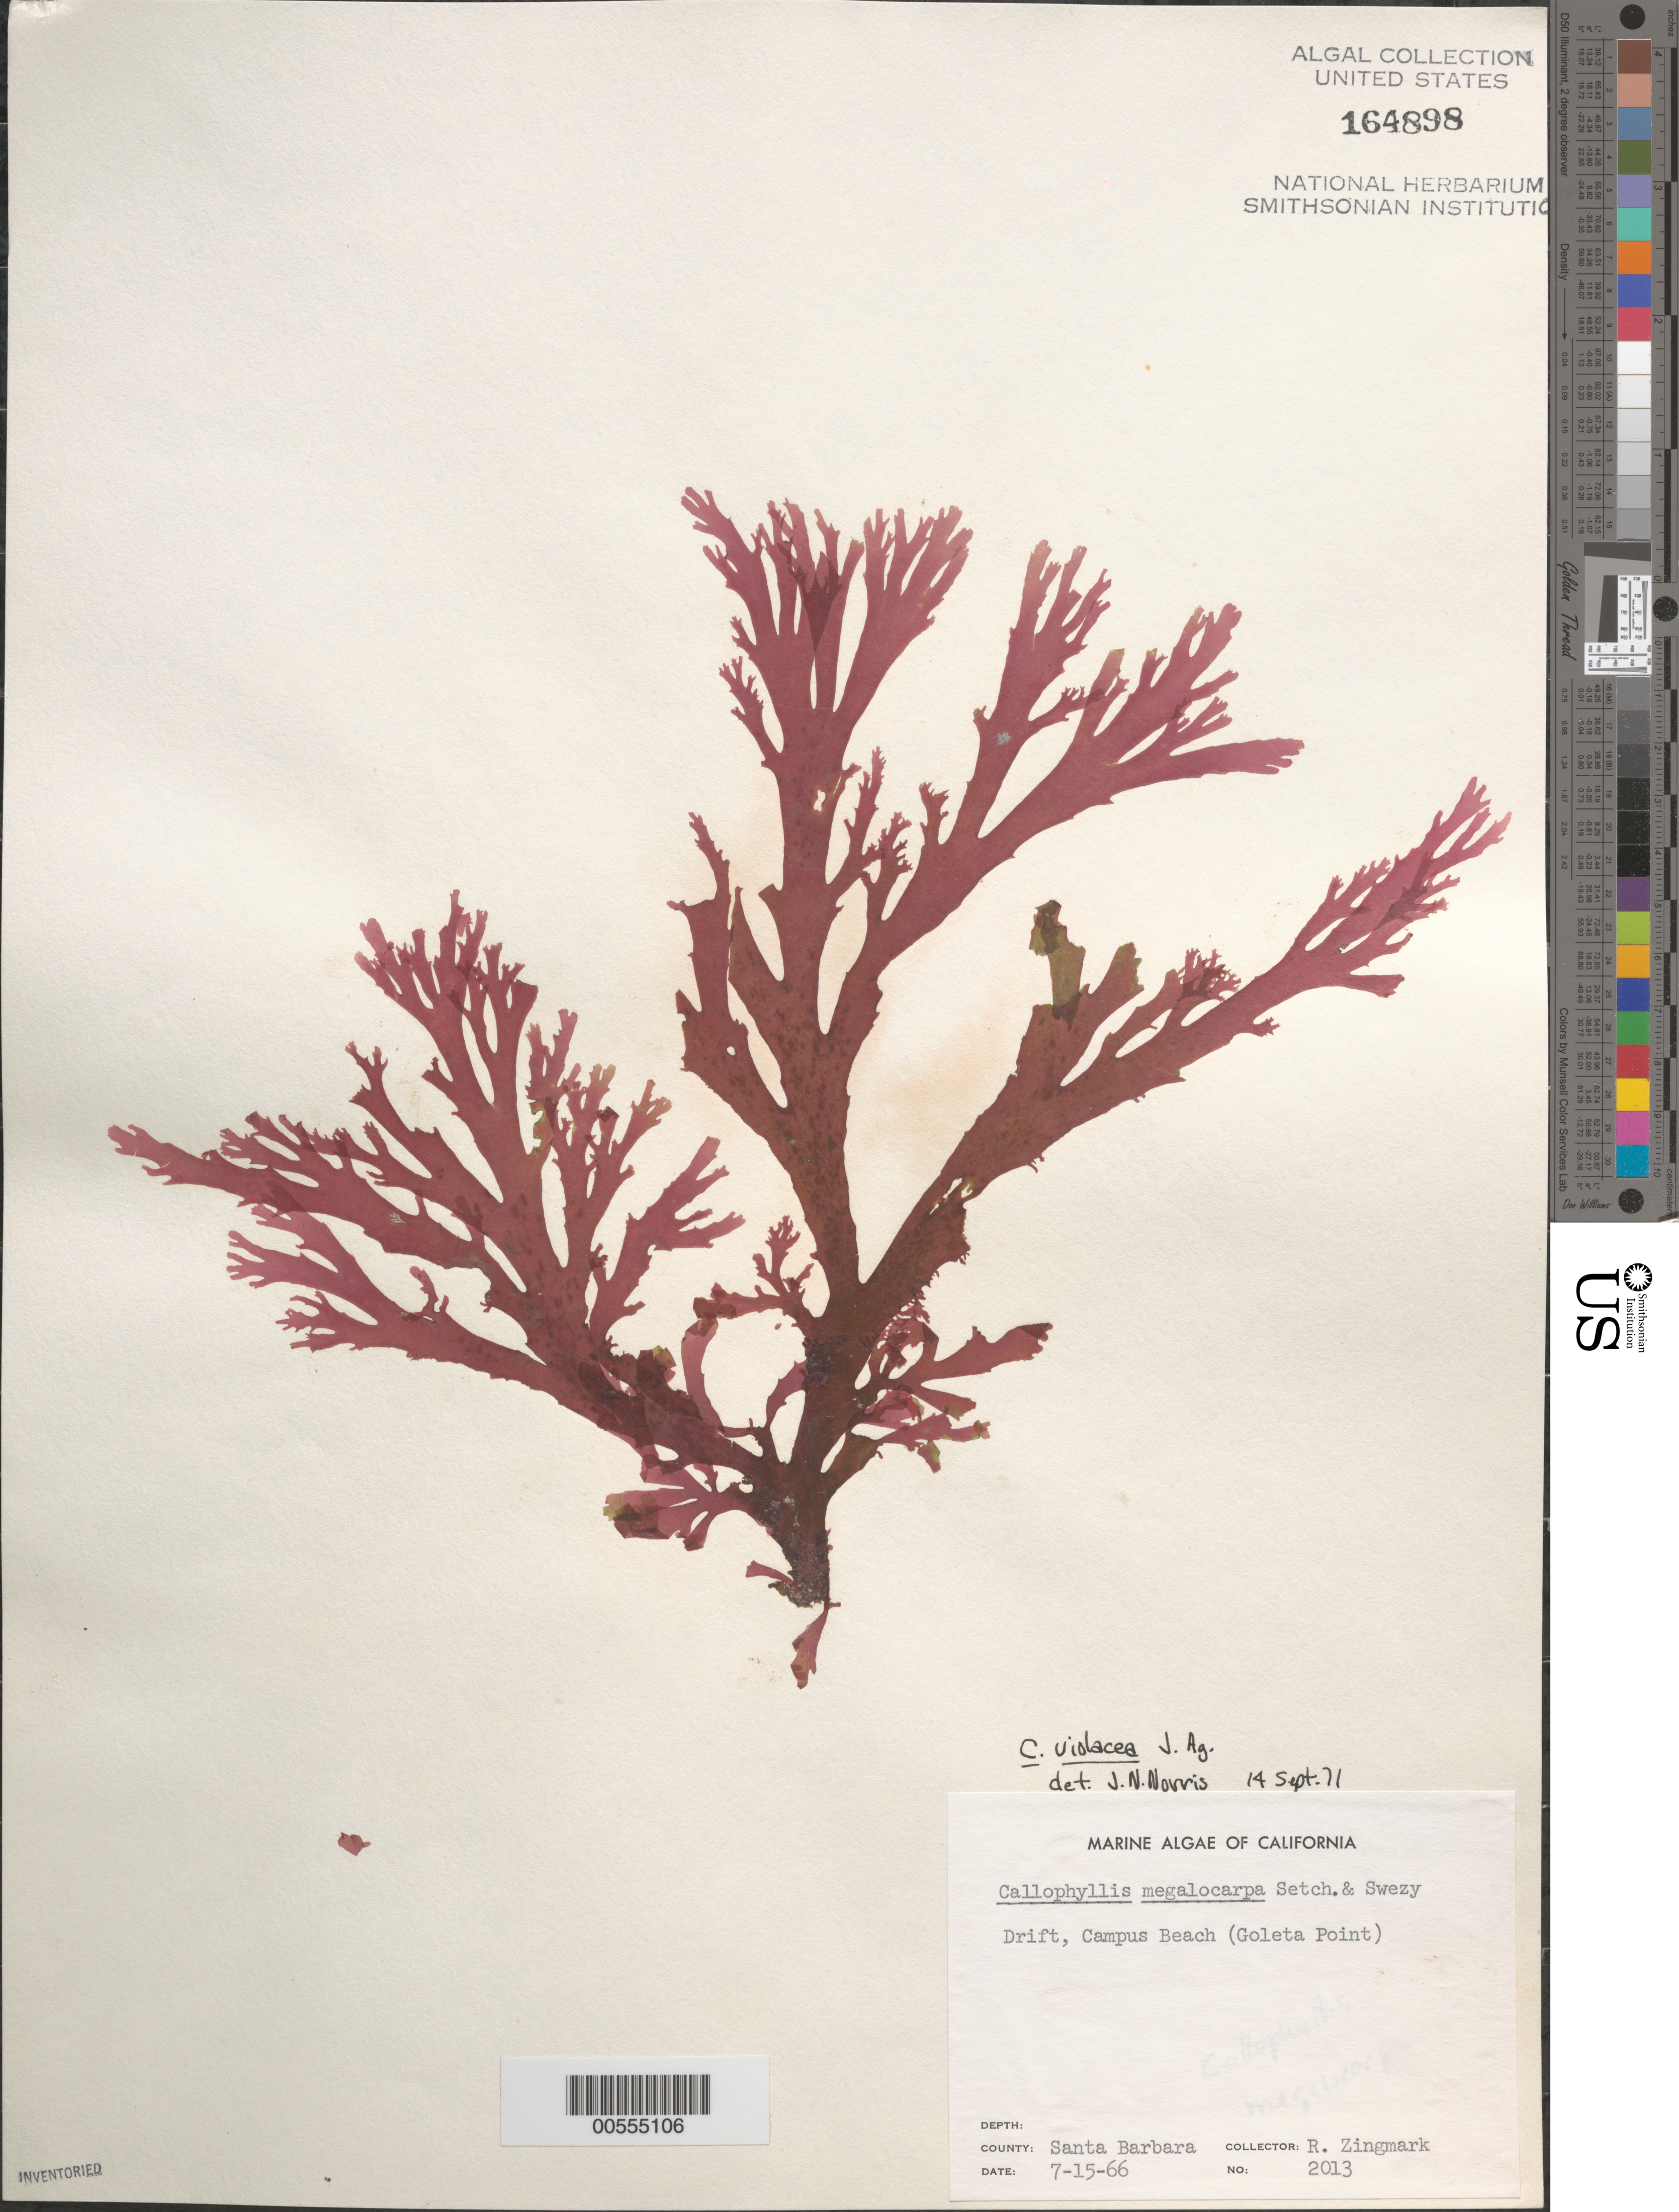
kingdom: Plantae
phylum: Rhodophyta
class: Florideophyceae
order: Gigartinales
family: Kallymeniaceae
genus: Callophyllis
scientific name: Callophyllis violacea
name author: J. Agardh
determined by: Norris, James N.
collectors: R. Zingmark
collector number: Neushul 2013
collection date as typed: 15 Jul 1966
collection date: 1966-07-15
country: United States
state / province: California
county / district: Santa Barbara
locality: Campus Beach, Goleta Point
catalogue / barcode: US 164898